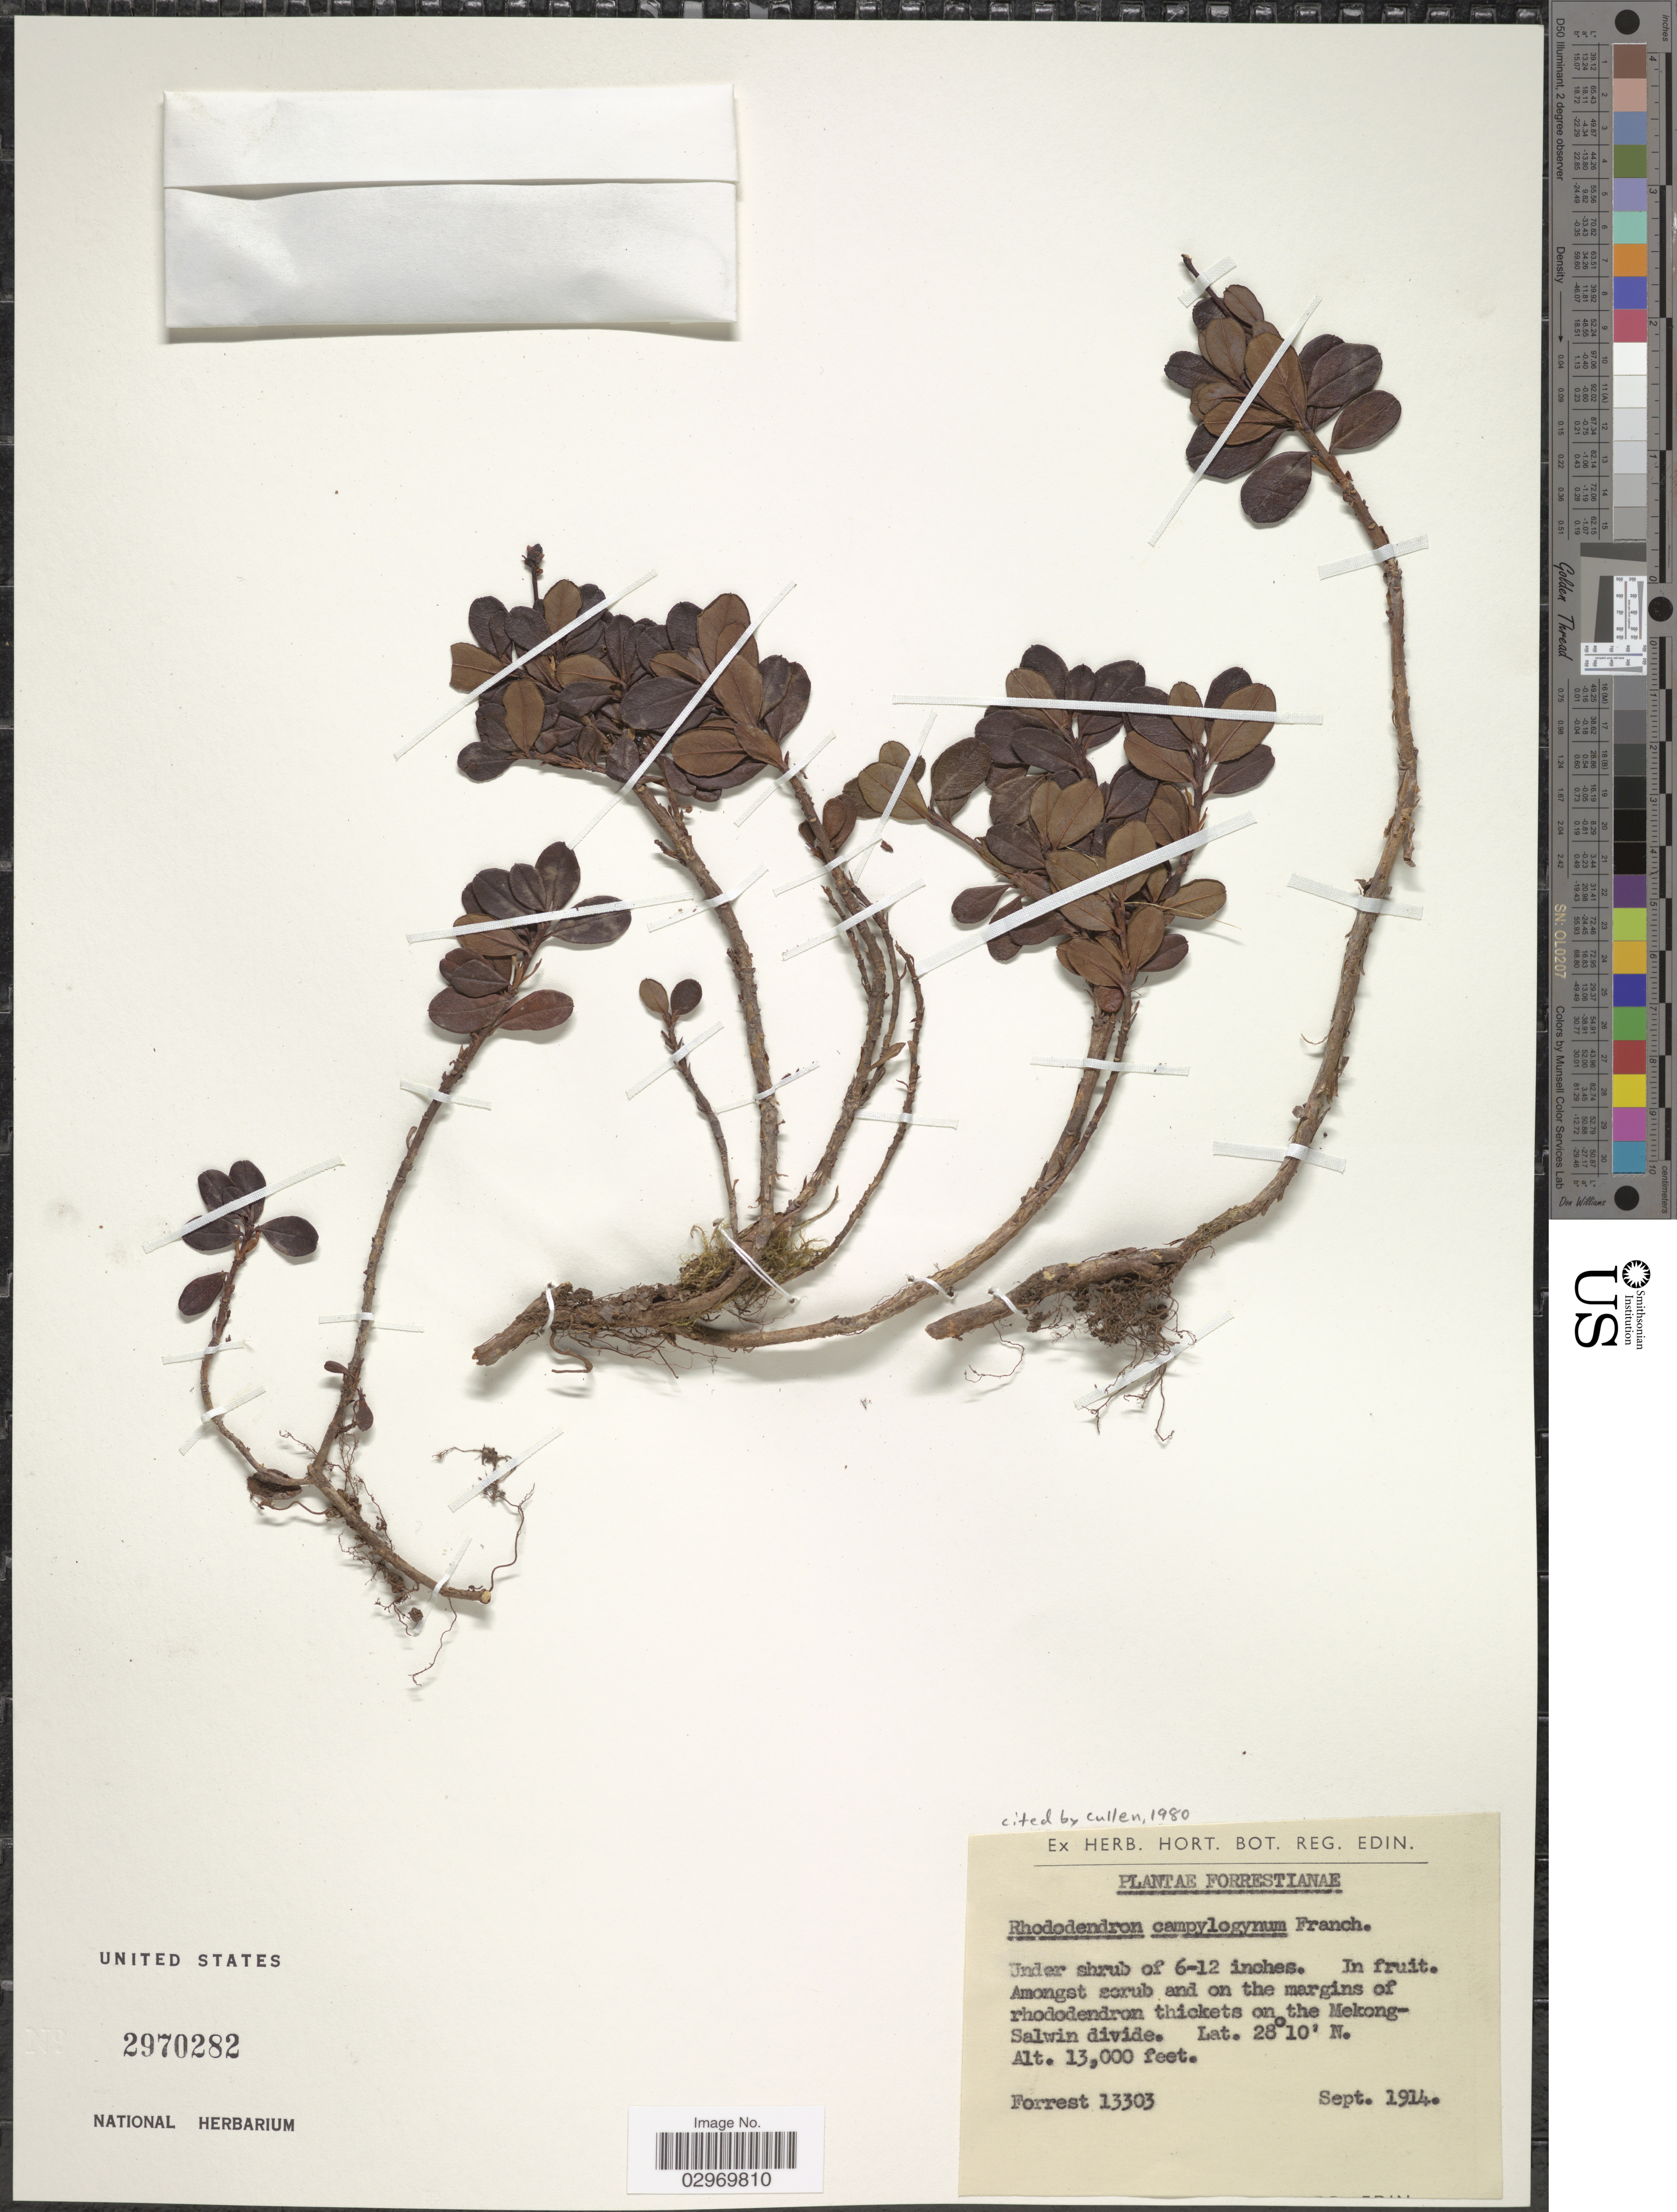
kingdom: Plantae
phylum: Tracheophyta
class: Magnoliopsida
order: Ericales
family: Ericaceae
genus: Rhododendron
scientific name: Rhododendron campylogynum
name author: Franch.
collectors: -. Forrest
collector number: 13303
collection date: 1914-09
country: China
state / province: Yunnan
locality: Amongst scrub and on the margins of rhododendron thickets on the Mekong-Salwin divide.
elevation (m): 3962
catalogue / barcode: US 2970282